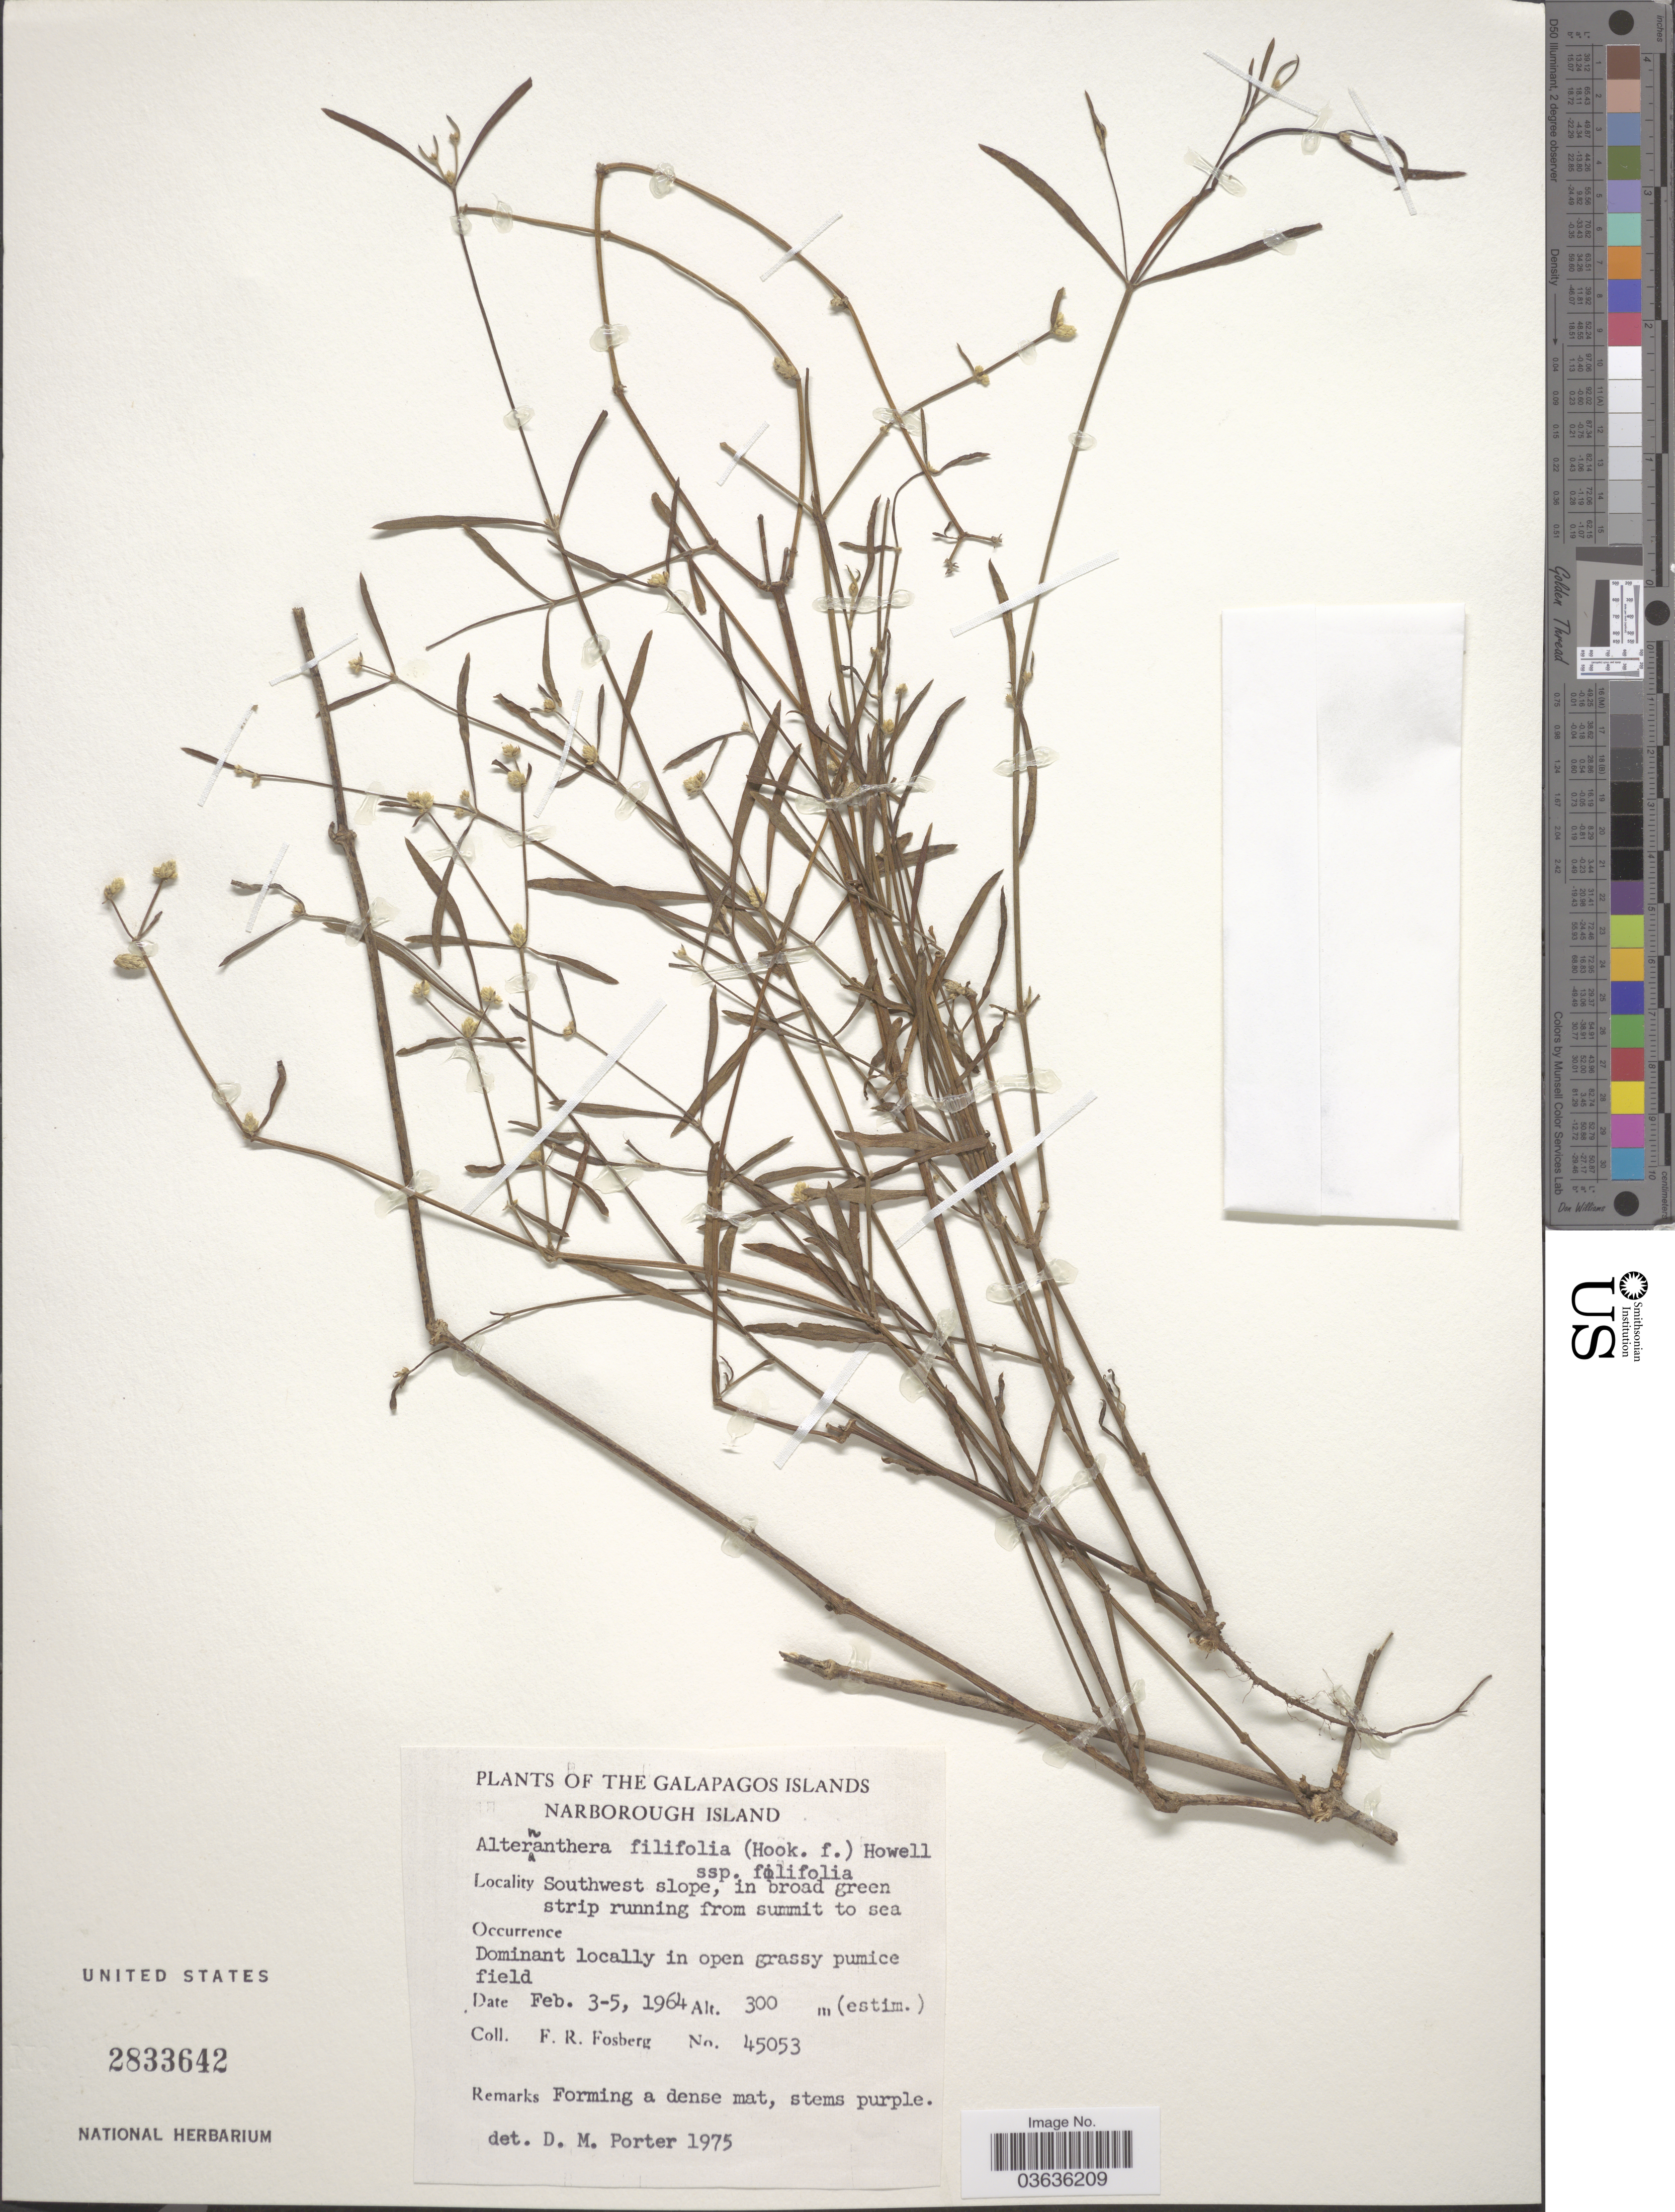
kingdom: Plantae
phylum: Tracheophyta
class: Magnoliopsida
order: Caryophyllales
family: Amaranthaceae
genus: Alternanthera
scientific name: Alternanthera filifolia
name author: (Hook. f.) J.T. Howell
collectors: F. R. Fosberg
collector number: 45053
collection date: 1964-02-03/1964-02-05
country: Ecuador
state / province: Colón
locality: The Galapagos Islands. Narborough Island. Southwest slope.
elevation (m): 300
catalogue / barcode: US 2833642